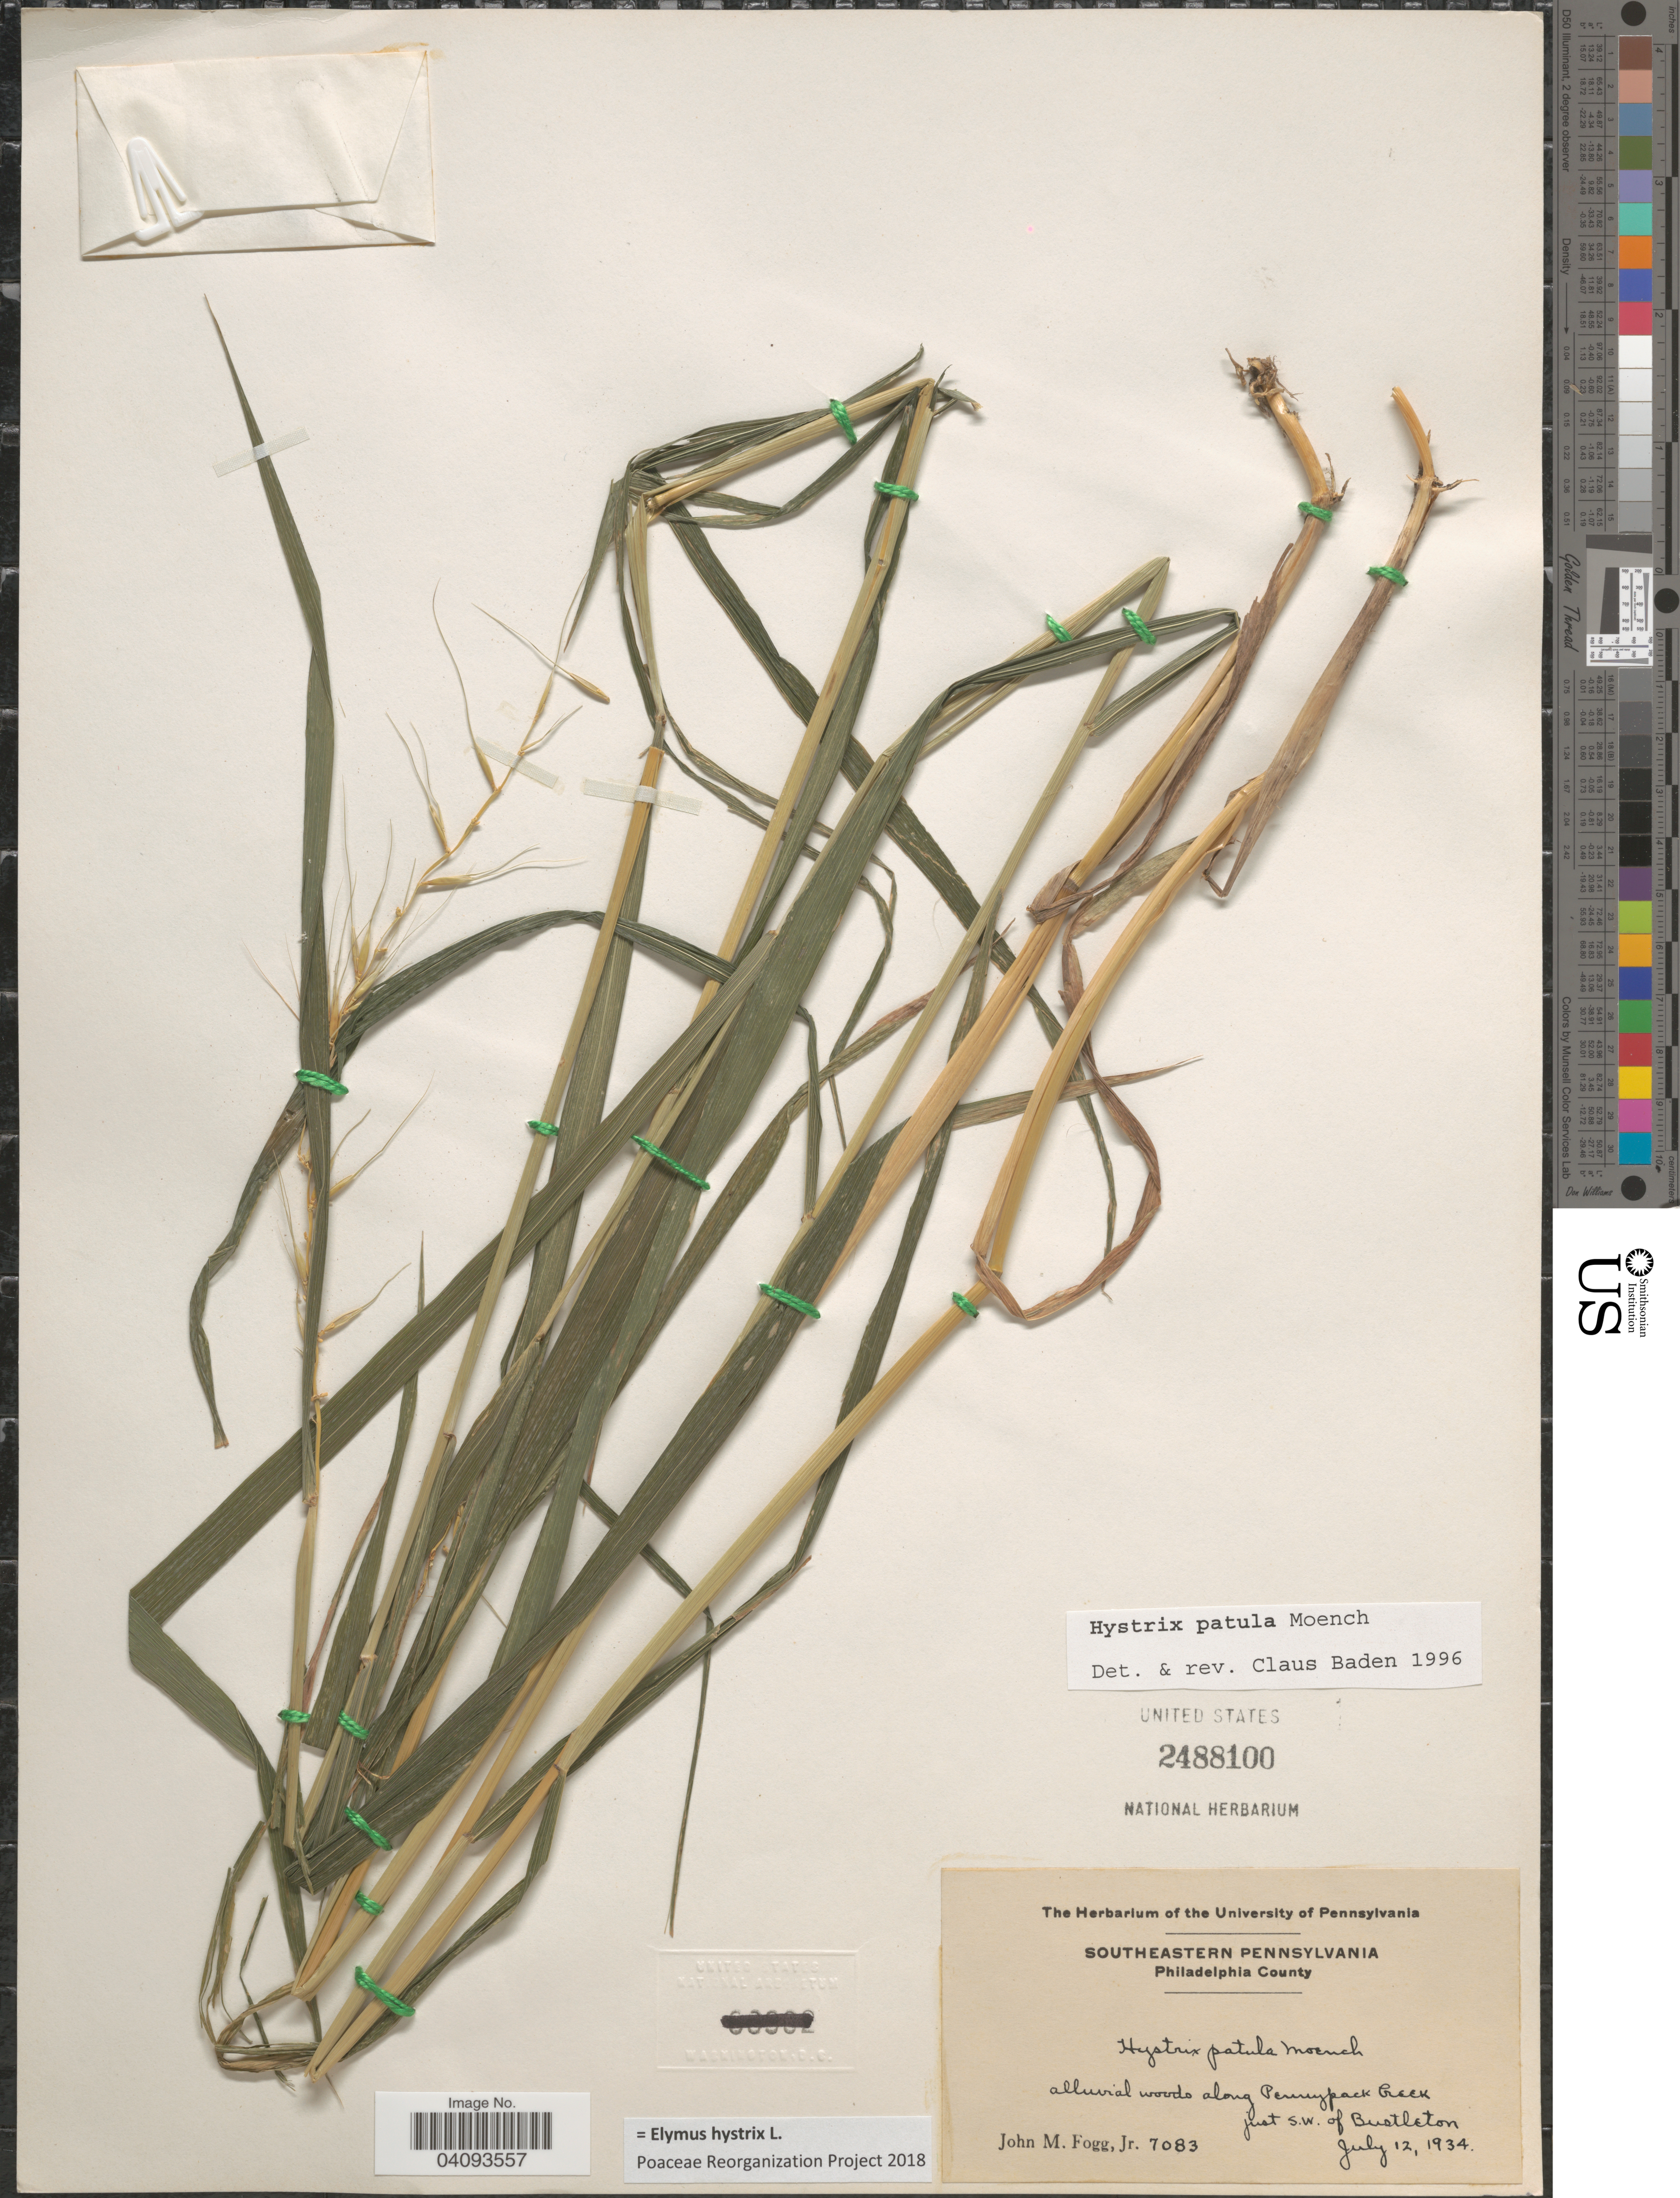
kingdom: Plantae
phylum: Tracheophyta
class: Liliopsida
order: Poales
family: Poaceae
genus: Elymus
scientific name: Elymus hystrix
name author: L.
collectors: J. Fogg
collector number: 7083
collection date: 1934-07-12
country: United States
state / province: Pennsylvania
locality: Southeastern Pennsylvania. Philadelphia County. Alluvial woods along Pennypack Creek just S.W. of Bustleton.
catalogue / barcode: US 2488100